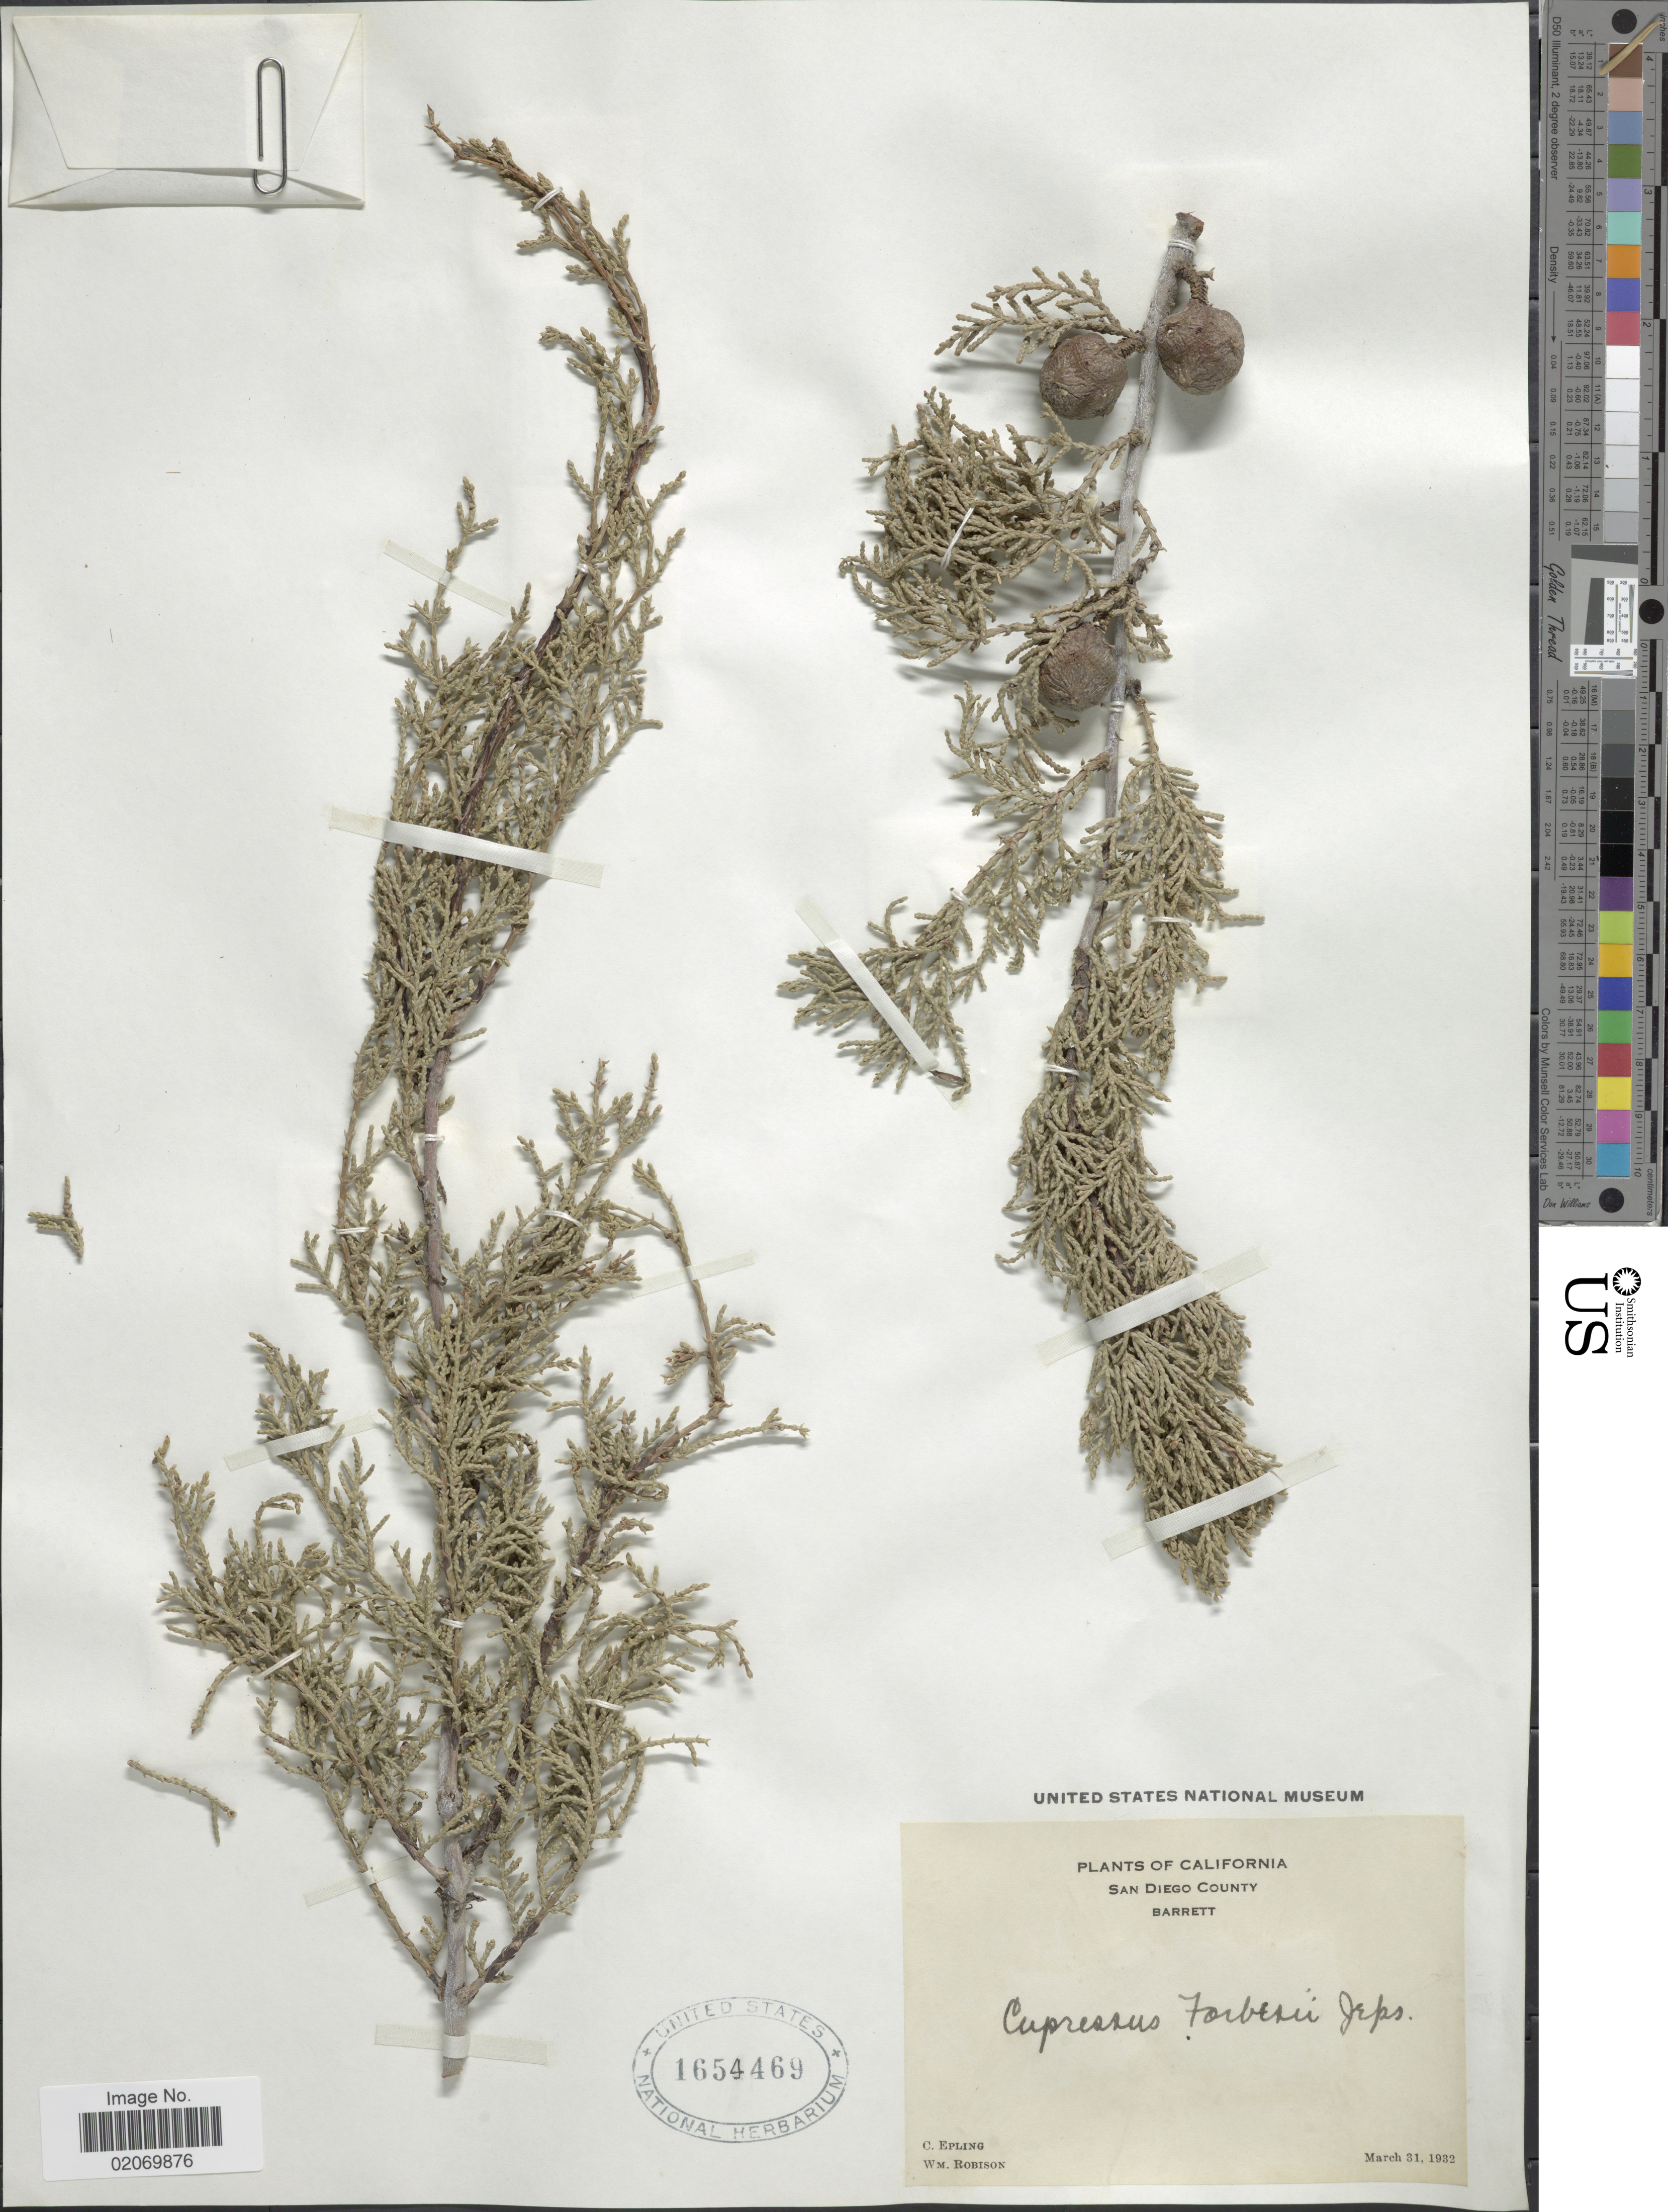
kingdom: Plantae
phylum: Tracheophyta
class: Pinopsida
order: Pinales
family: Cupressaceae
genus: Hesperocyparis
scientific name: Hesperocyparis forbesii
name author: (Jeps.) Bartel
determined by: (US) Smithsonian Institution - National Museum of Natural History - Department of Botany (UNITED STATES)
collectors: C. C. Epling & W. Robison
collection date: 1932-03-31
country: United States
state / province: California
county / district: San Diego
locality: San Diego County, Barrett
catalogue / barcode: US 1654469